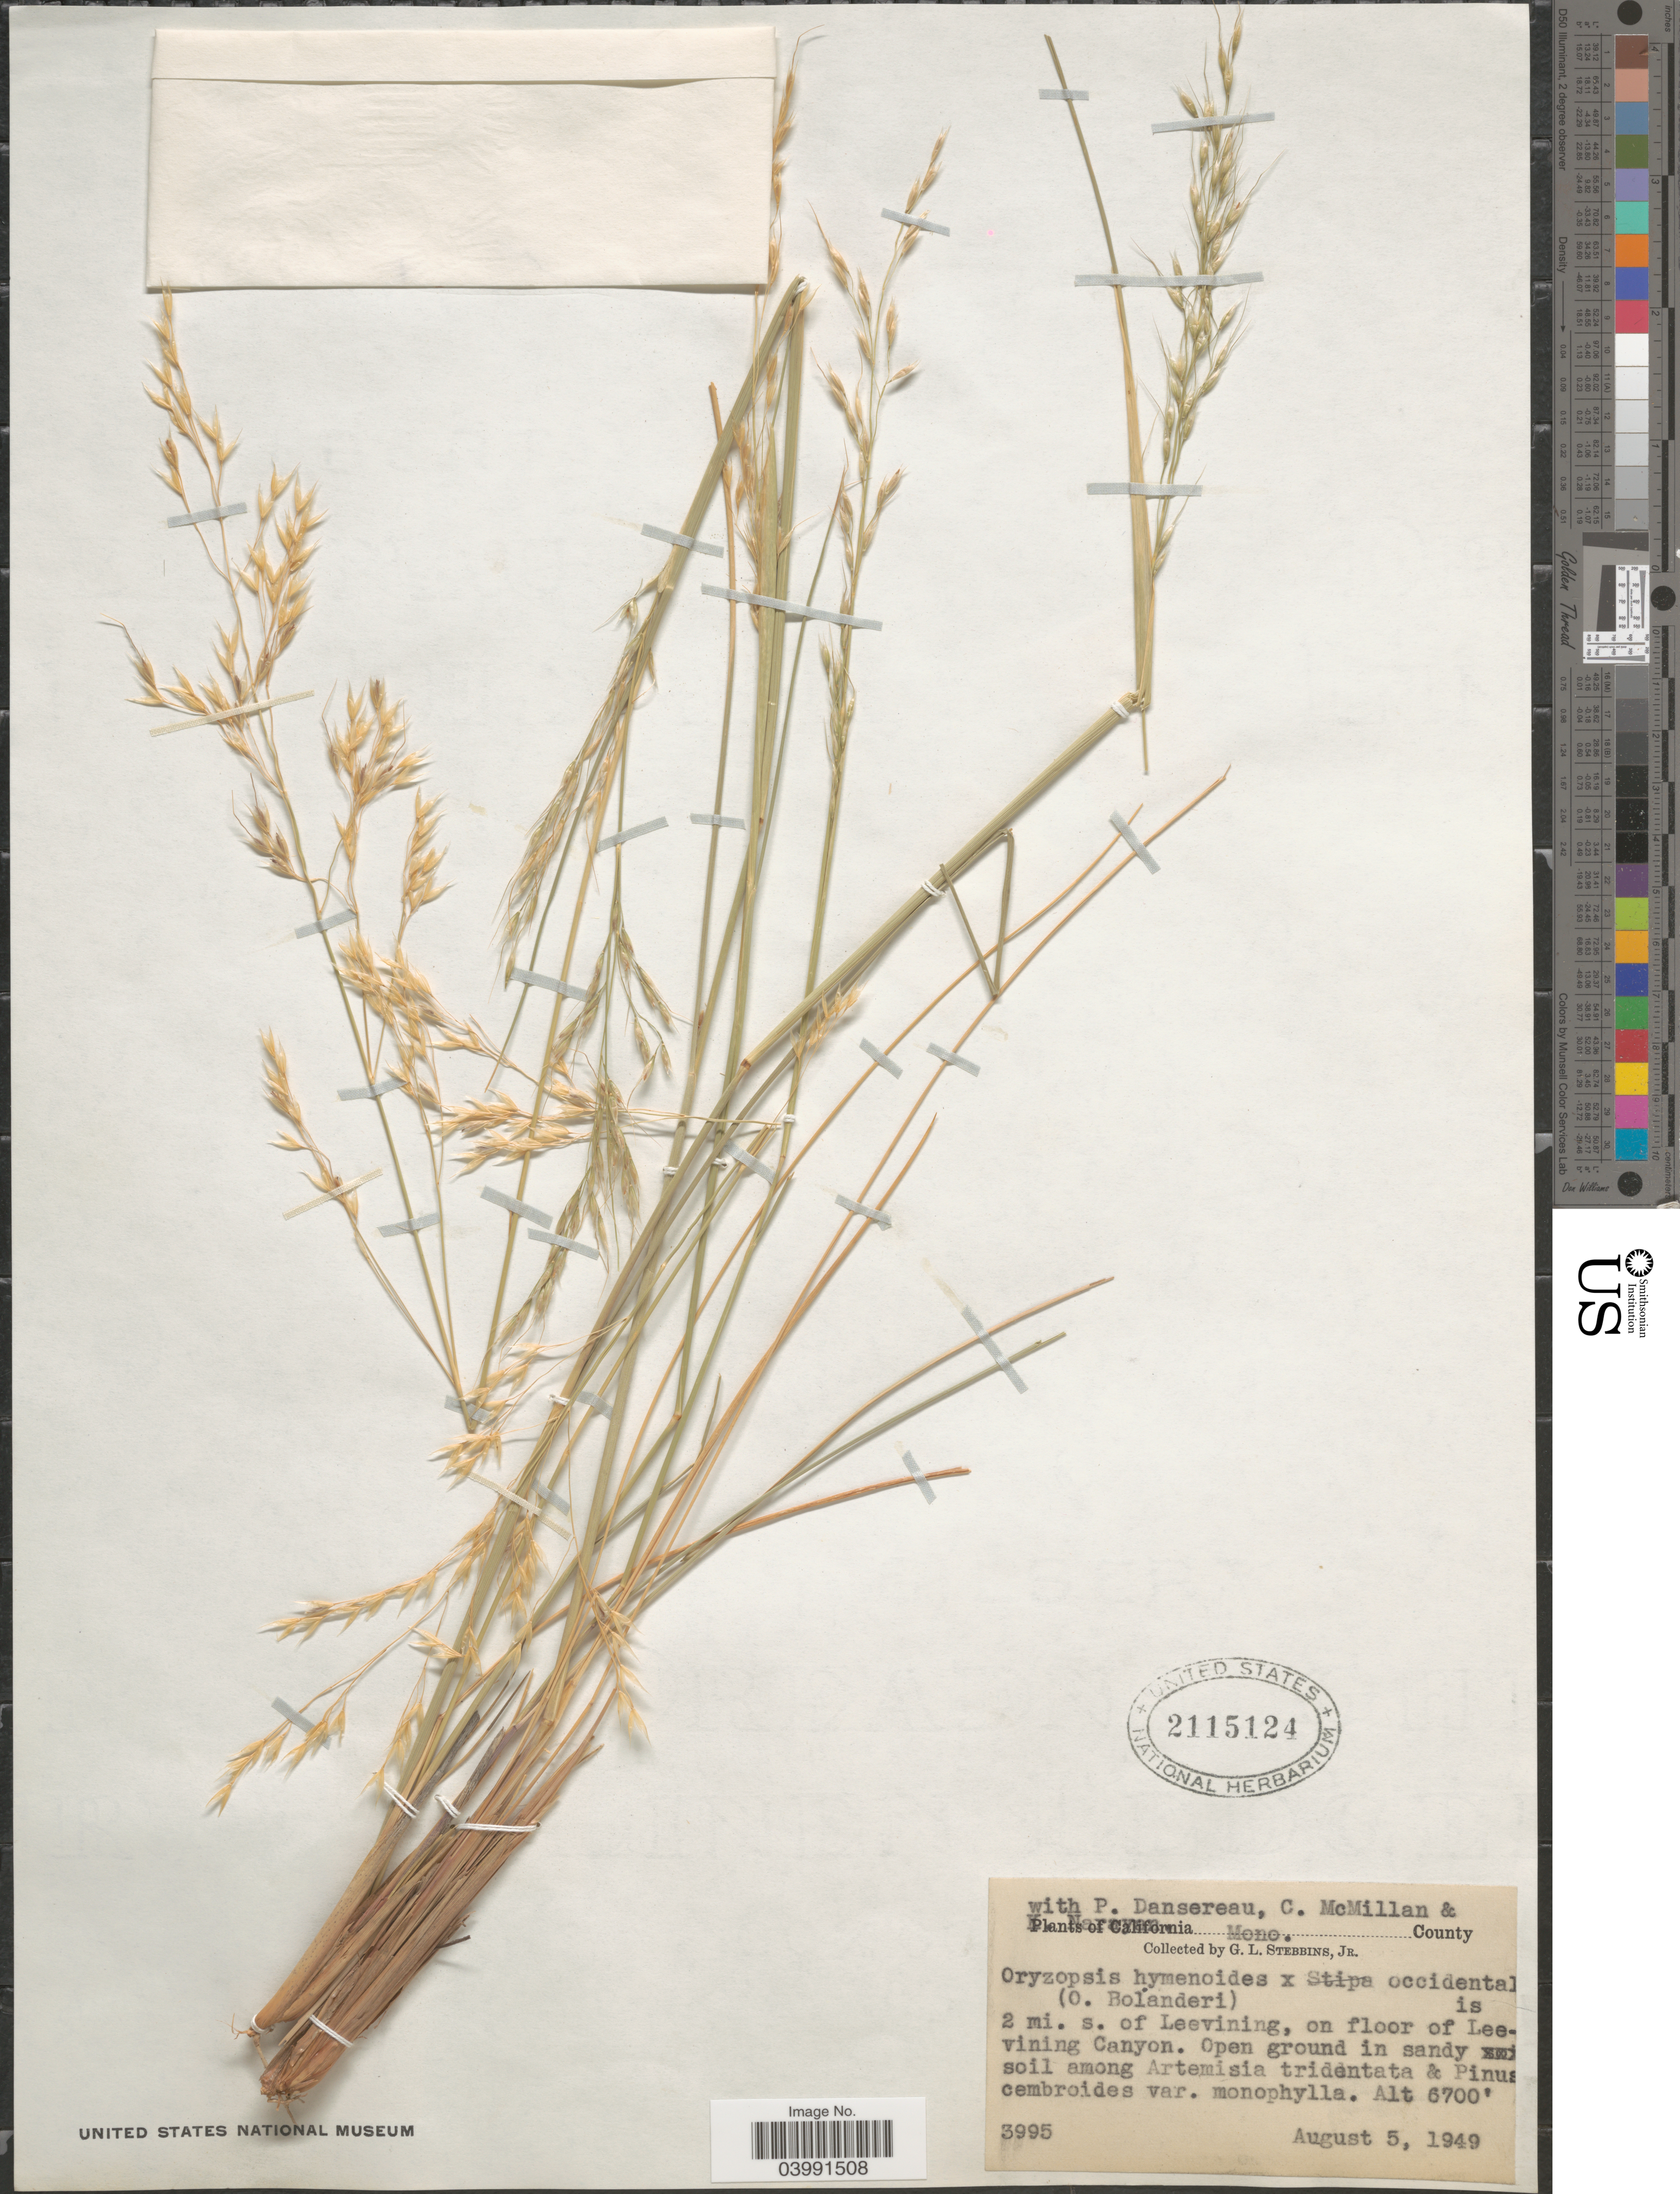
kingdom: Plantae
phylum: Tracheophyta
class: Liliopsida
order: Poales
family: Poaceae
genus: Eriocoma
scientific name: Eriocoma hymenoides x E. occidentalis (Thurb. ex S. Watson) Romasch.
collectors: G. L. Stebbins, P. Dansereau, C. McMillan & Collector illegible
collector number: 3995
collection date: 1949-08-05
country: United States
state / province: California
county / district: Mono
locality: Mono. County. 2 mi. s. of Leevining, on floor of Leevining Canyon.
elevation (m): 2042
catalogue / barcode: US 2115124